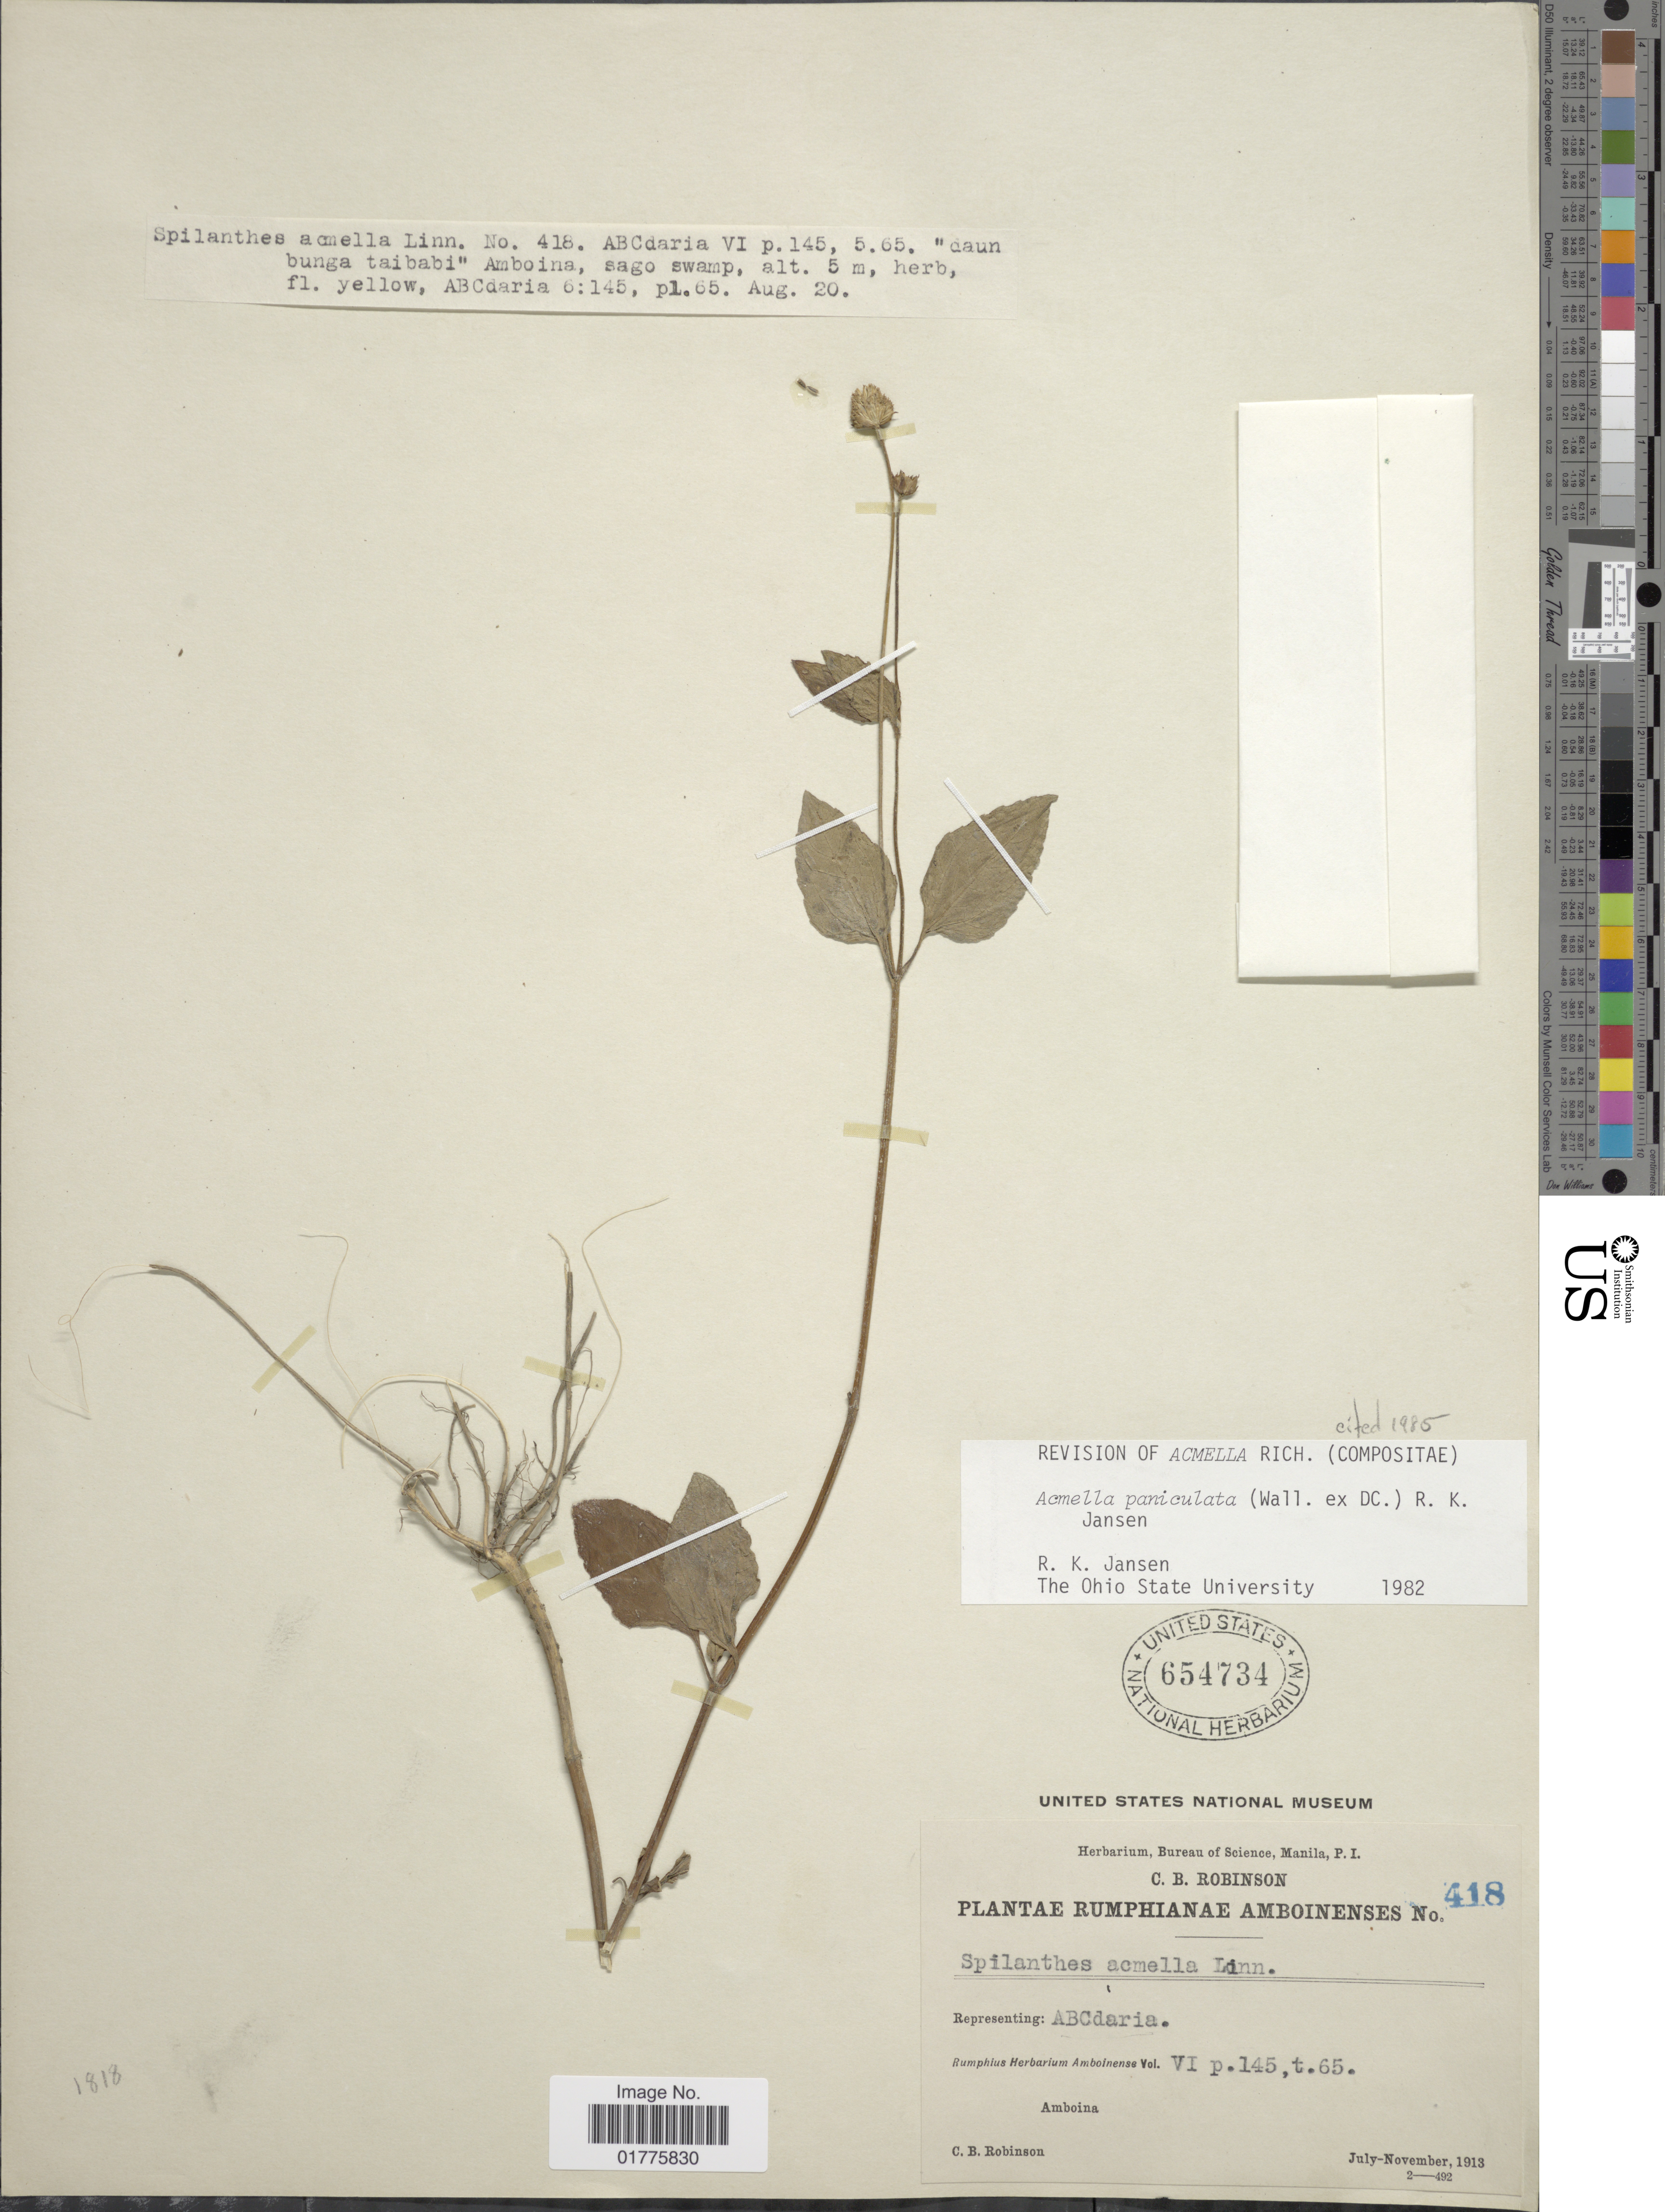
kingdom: Plantae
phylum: Tracheophyta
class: Magnoliopsida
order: Asterales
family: Asteraceae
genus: Acmella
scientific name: Acmella paniculata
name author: (Wall. ex DC.) R.K. Jansen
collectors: C. Robinson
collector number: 418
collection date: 1913-07/1913-11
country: Indonesia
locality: Rumphianae Amboinenses, Amboina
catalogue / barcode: US 654734